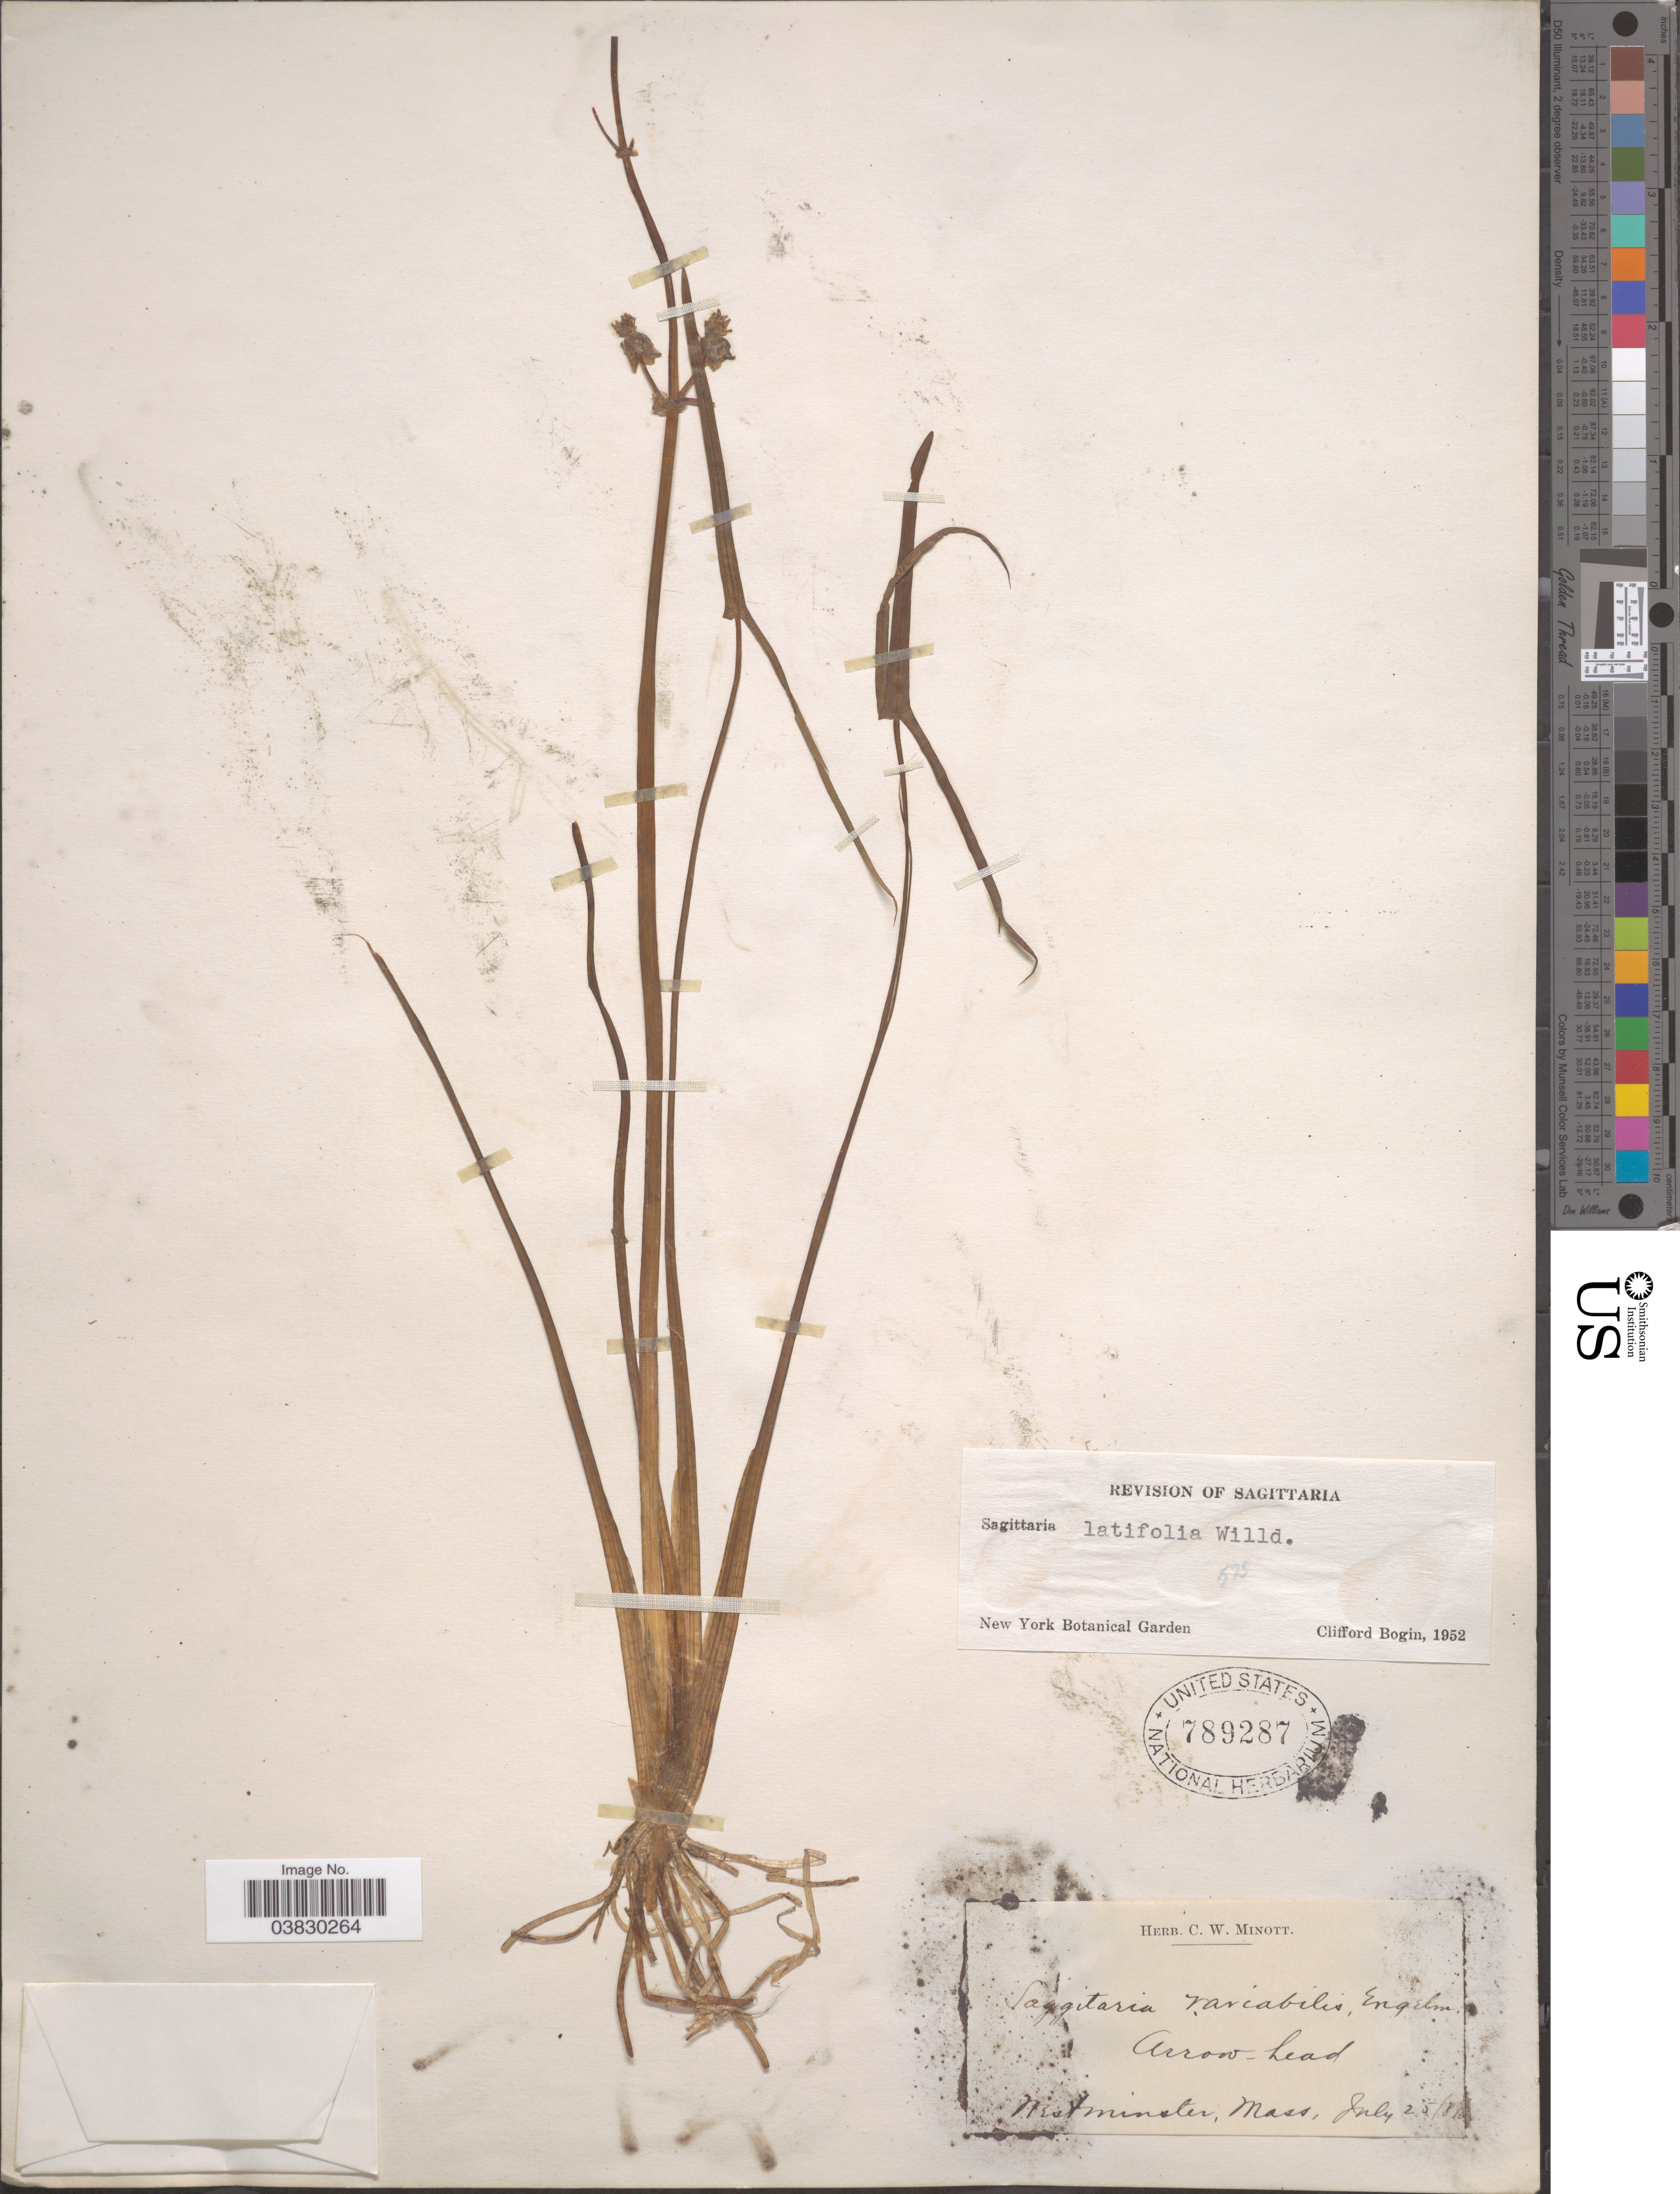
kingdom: Plantae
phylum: Tracheophyta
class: Liliopsida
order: Alismatales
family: Alismataceae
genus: Sagittaria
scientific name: Sagittaria latifolia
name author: Willd.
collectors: ex herb. C. W. Minott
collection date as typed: Transcribed d/m/y: 25/7/88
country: United States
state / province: Massachusetts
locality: Westminster.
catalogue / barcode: US 789287